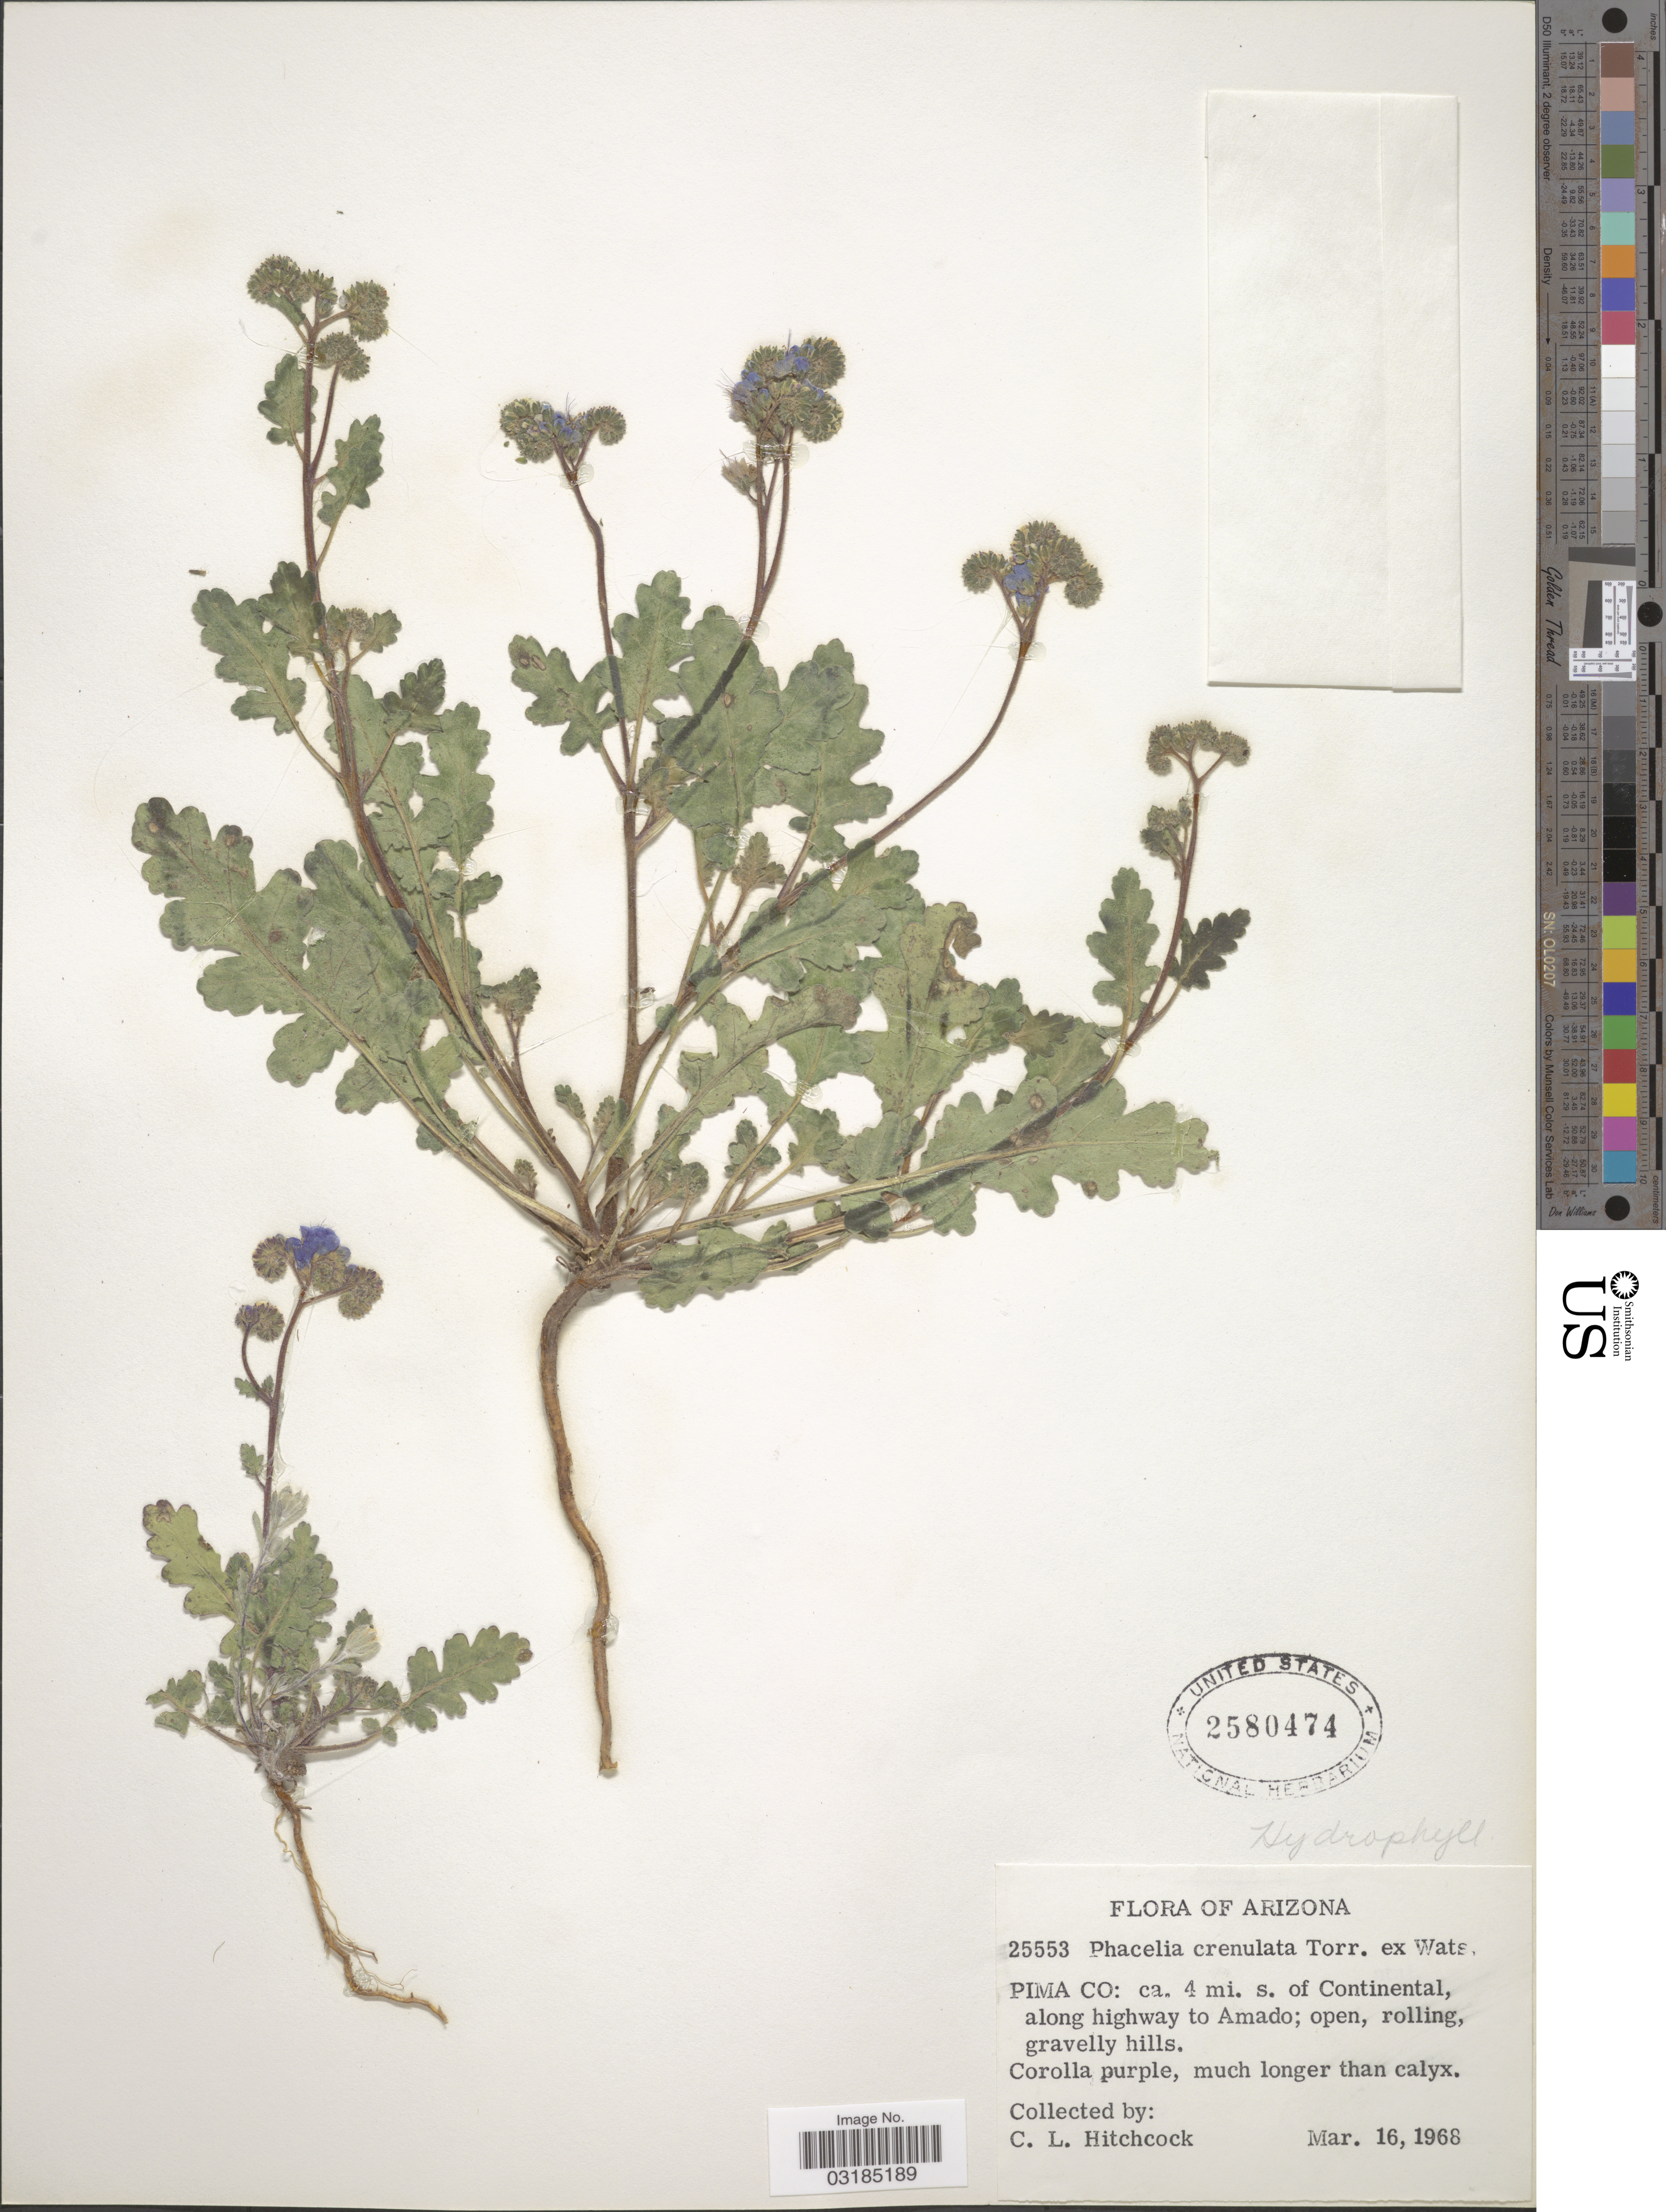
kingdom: Plantae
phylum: Tracheophyta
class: Magnoliopsida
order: Boraginales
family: Hydrophyllaceae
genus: Phacelia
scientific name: Phacelia crenulata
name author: Torr. ex S. Watson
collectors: C. L. Hitchcock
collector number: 25553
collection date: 1968-03-16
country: United States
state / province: Arizona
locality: Pima Co: ca. 4 mi. s. of Continental, along highway to Amado.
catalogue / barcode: US 2580474